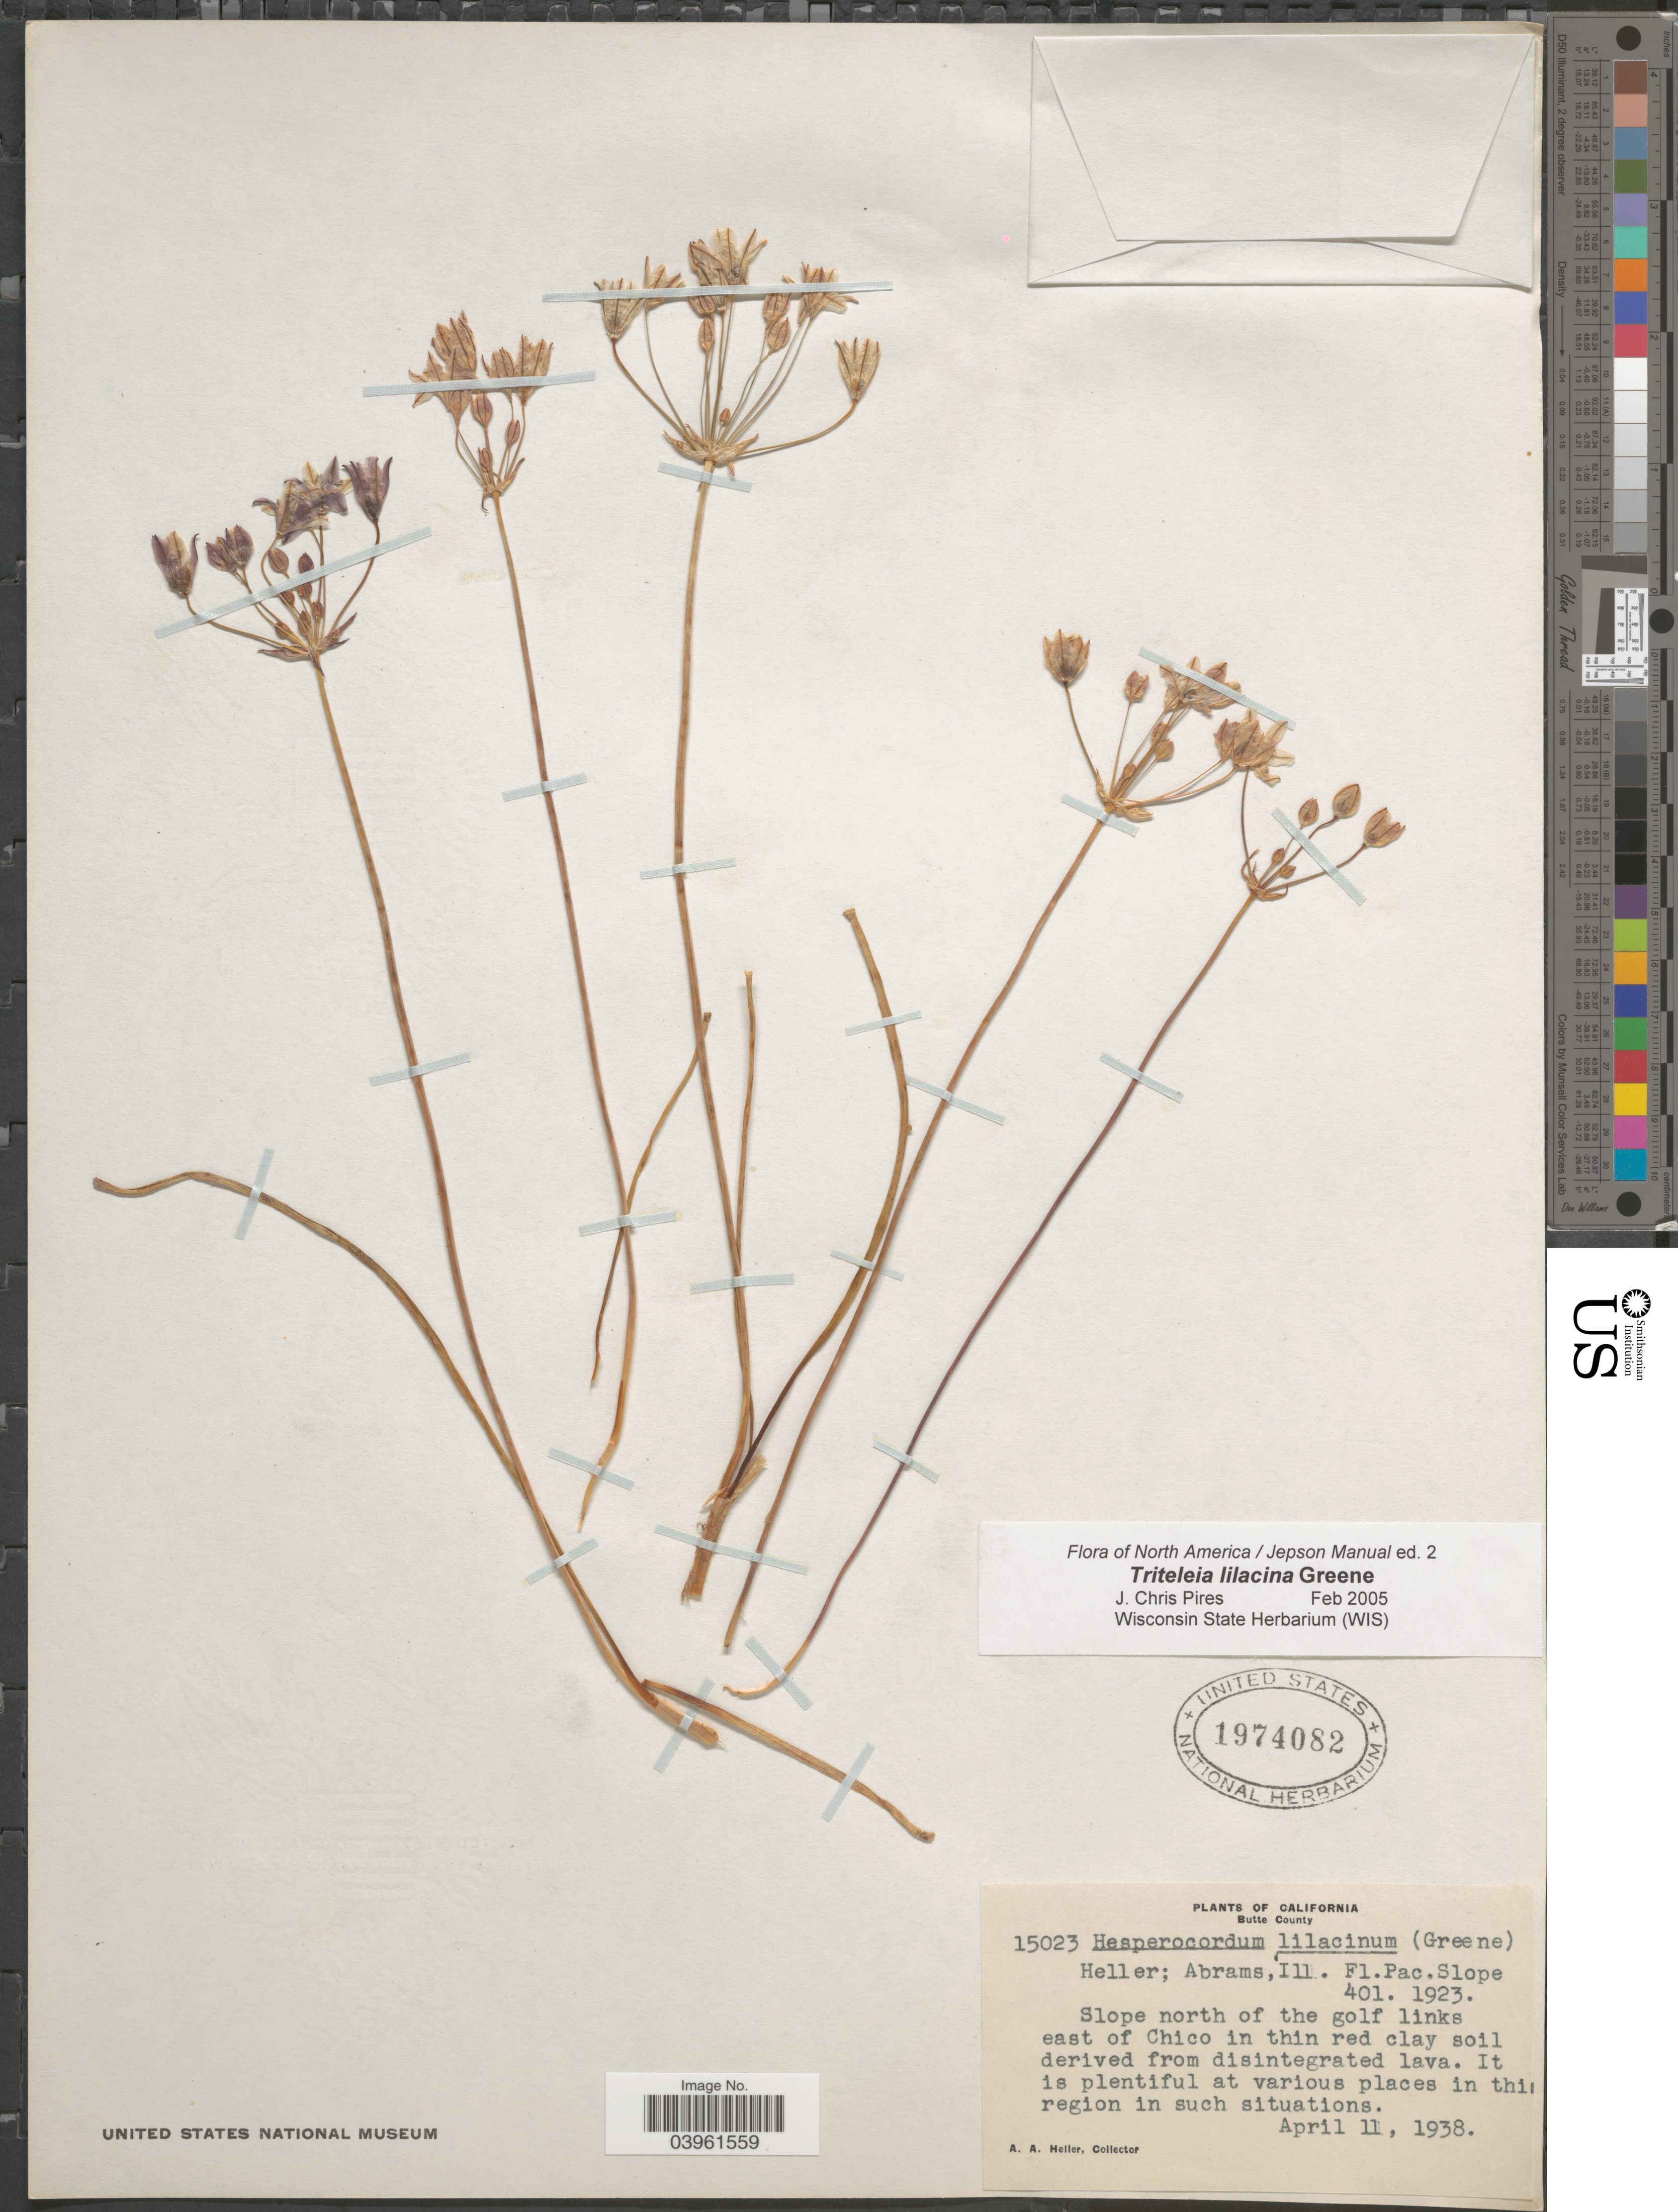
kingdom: Plantae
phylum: Tracheophyta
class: Liliopsida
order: Asparagales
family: Asparagaceae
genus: Triteleia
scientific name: Triteleia lilacina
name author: Greene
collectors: A. A. Heller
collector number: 15023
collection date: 1938-04-11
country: United States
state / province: California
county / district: Butte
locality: Butte County. Slope north of the golf links east of Chico.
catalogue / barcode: US 1974082